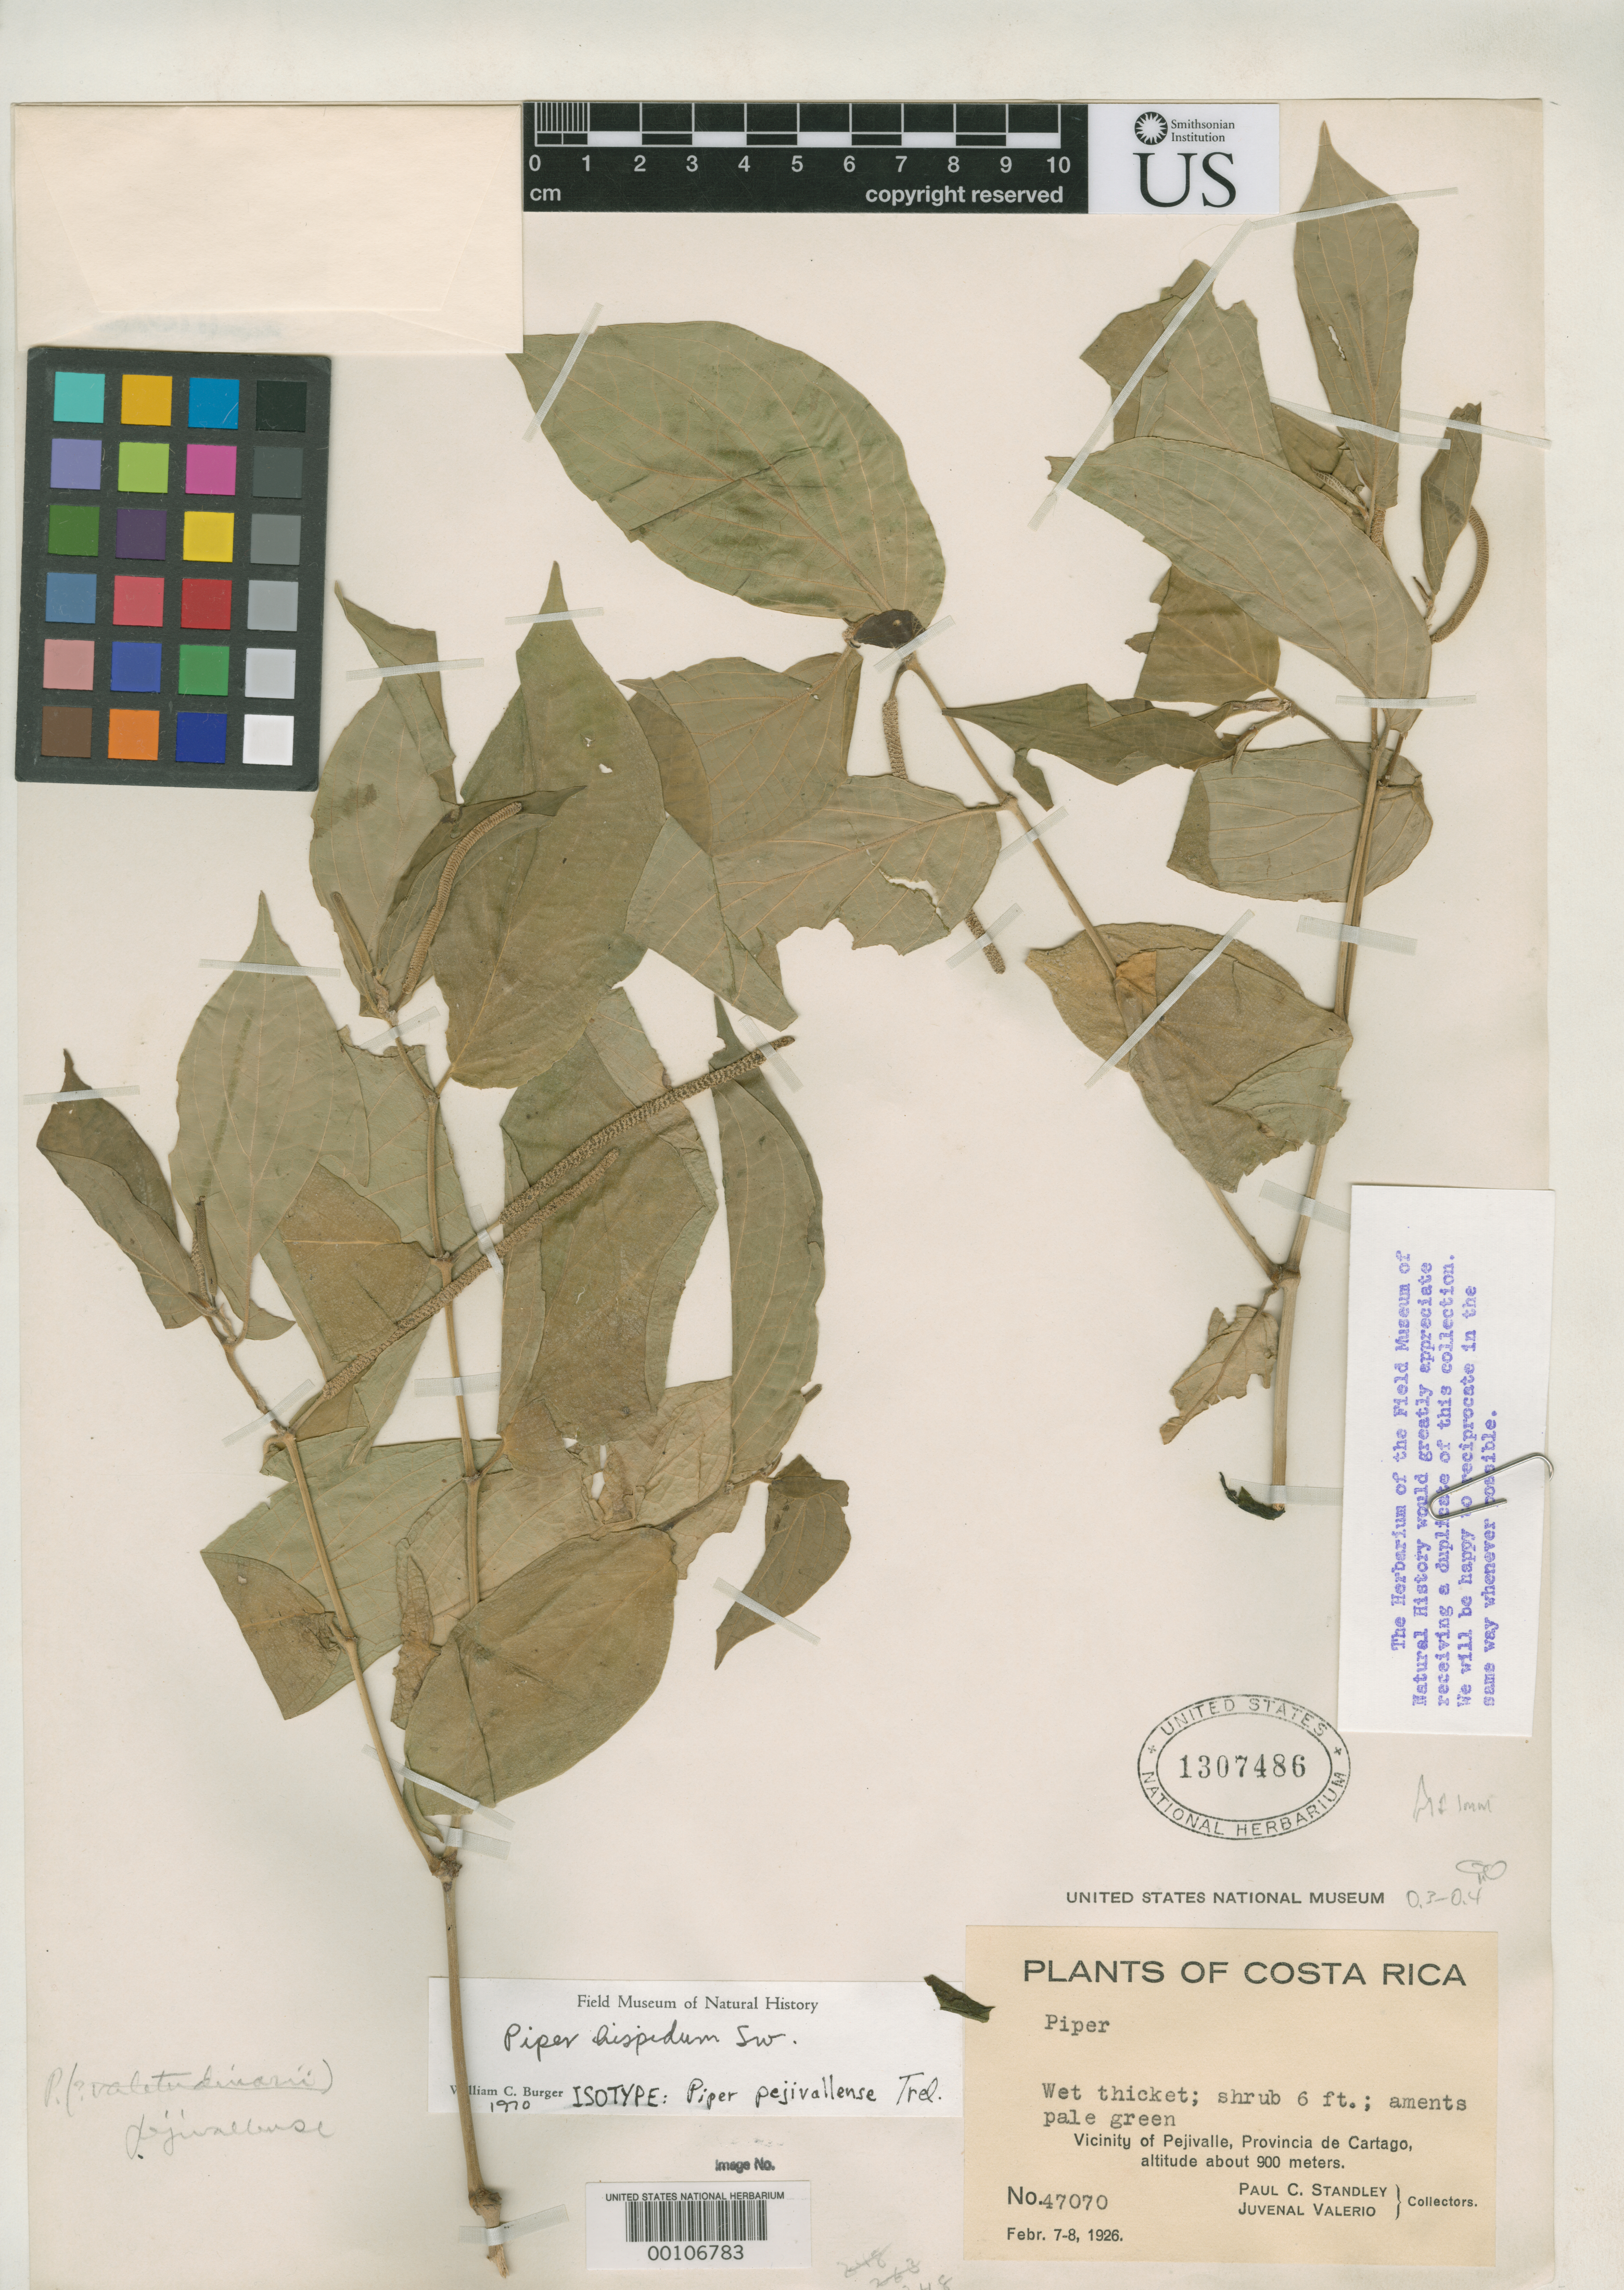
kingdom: Plantae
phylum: Tracheophyta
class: Magnoliopsida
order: Piperales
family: Piperaceae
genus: Piper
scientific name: Piper pejivallense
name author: Trel.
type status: Paratype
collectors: P. C. Standley & J. Valerio R.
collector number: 47070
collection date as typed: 08 Feb 1926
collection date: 1926-02-08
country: Costa Rica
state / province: Cartago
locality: Near Pejivalle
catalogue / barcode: US 1307486